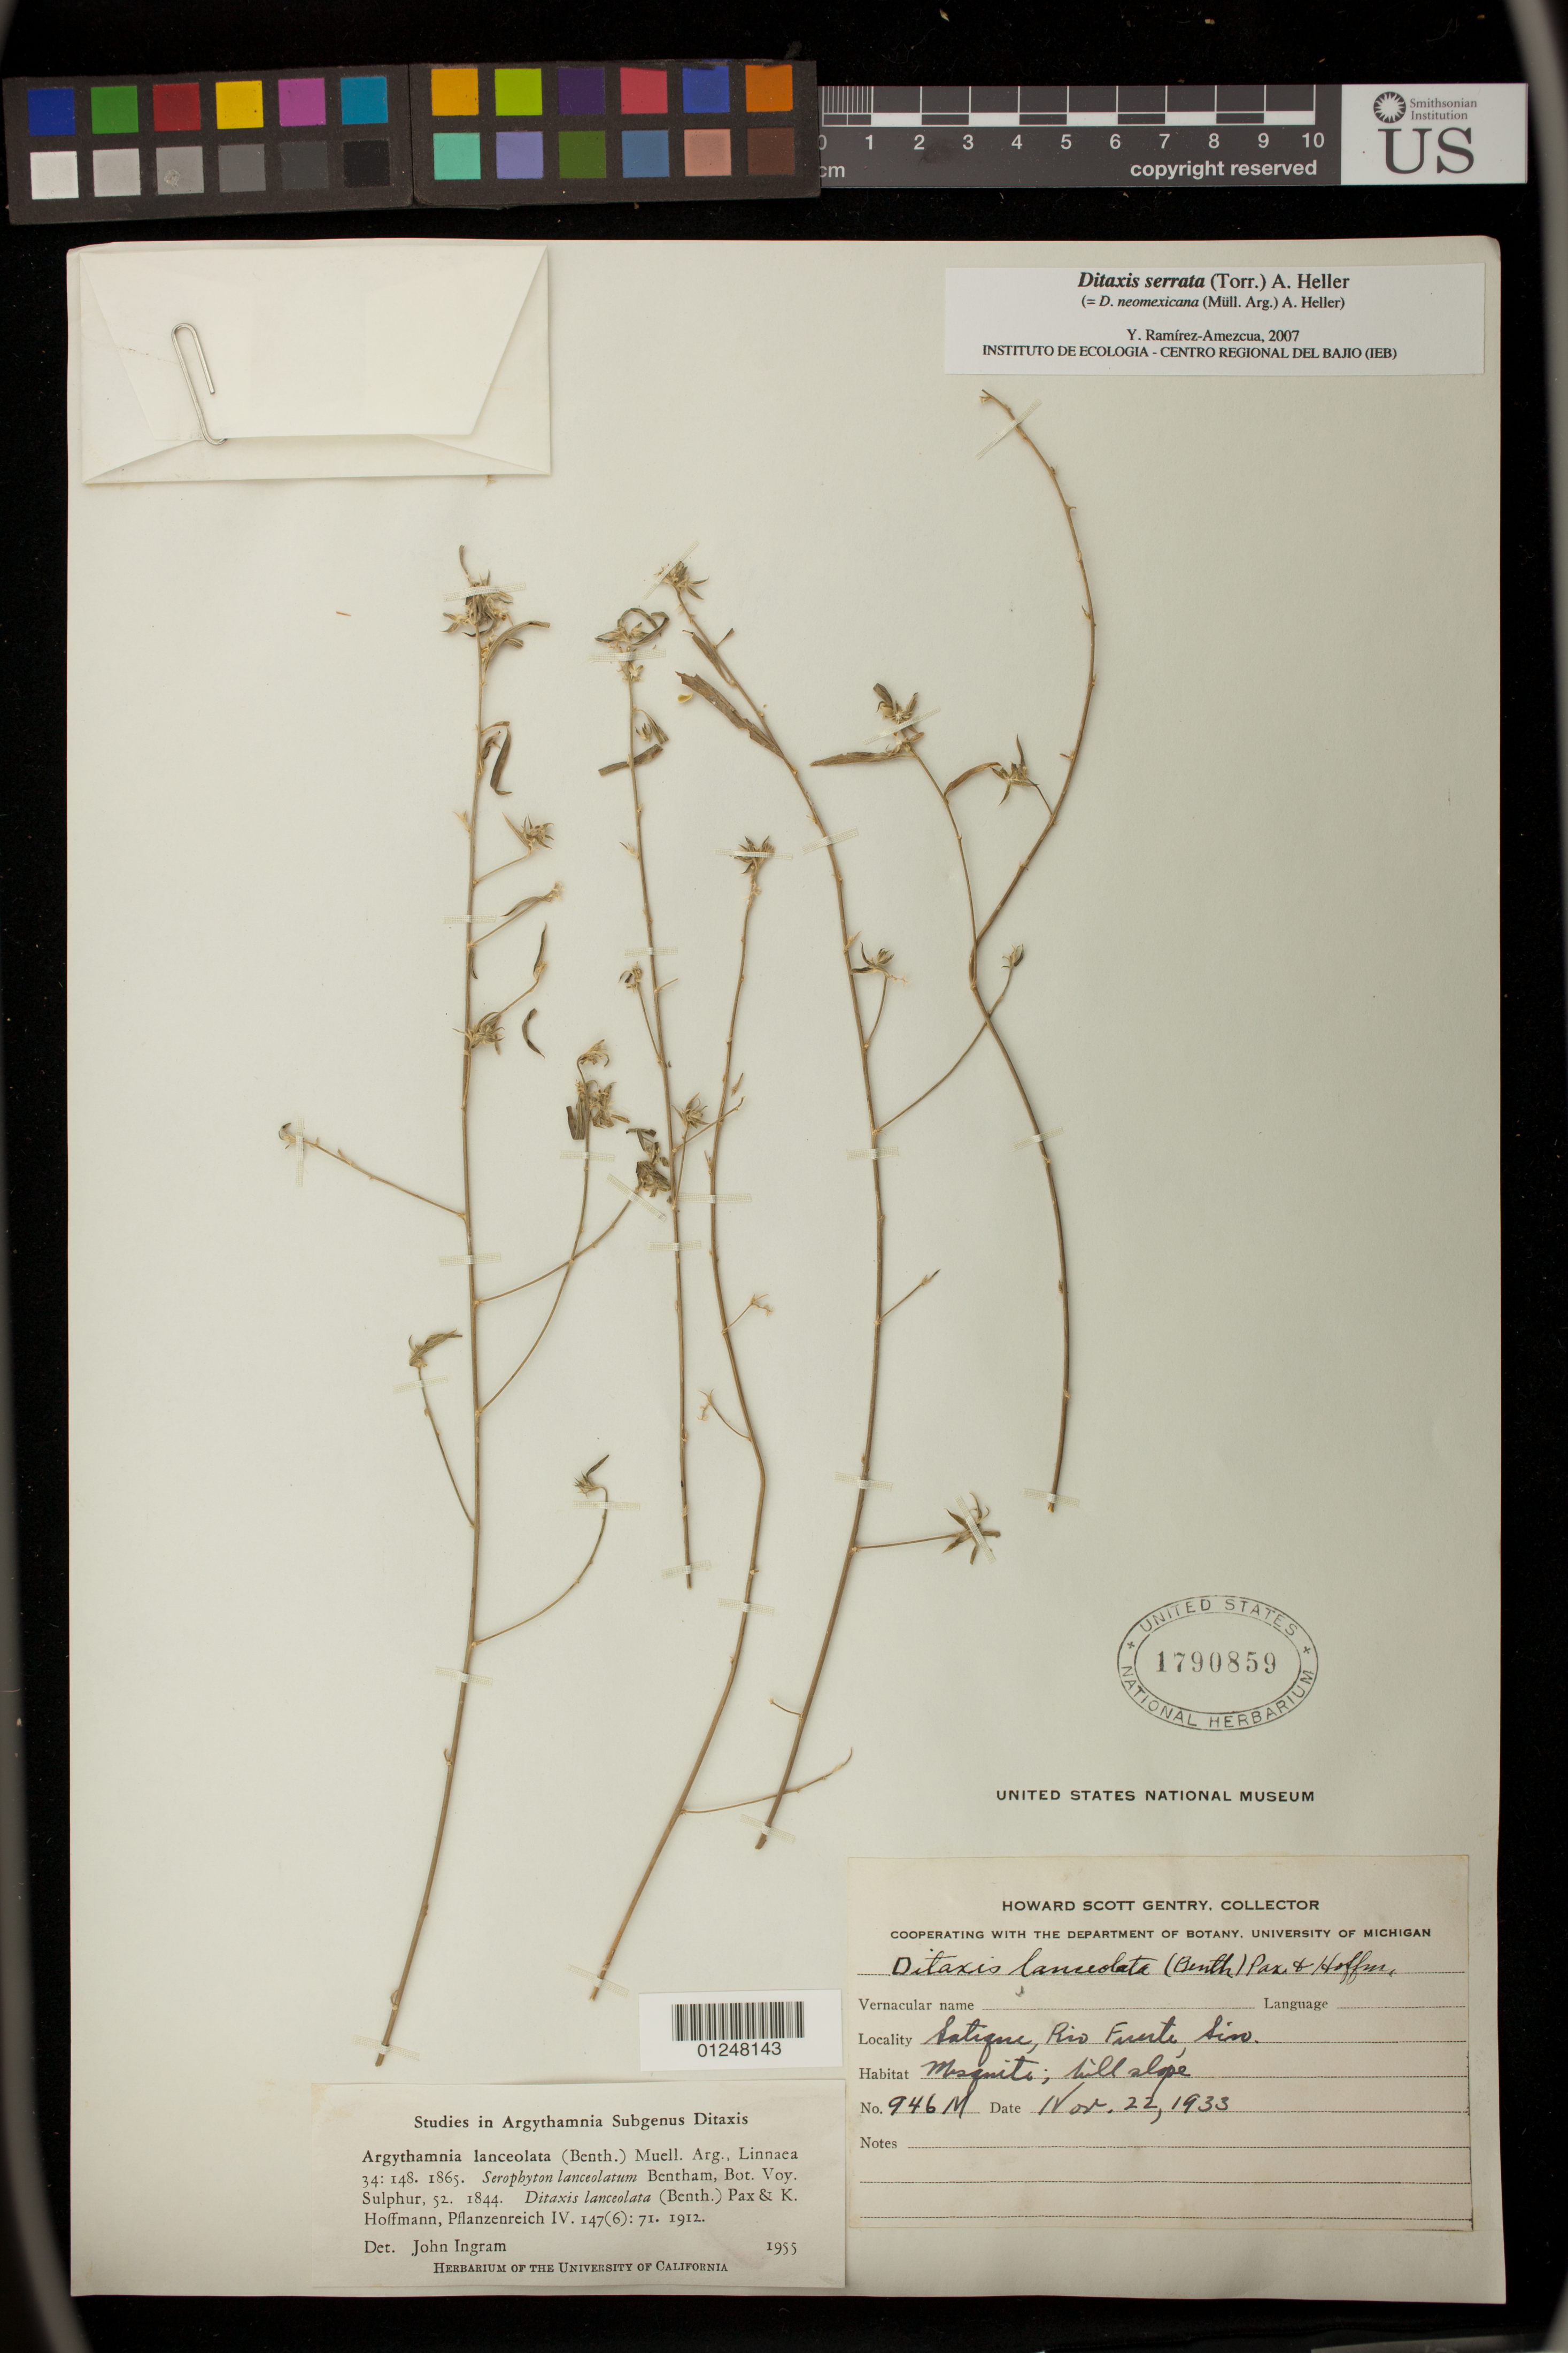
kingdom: Plantae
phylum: Tracheophyta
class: Magnoliopsida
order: Malpighiales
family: Euphorbiaceae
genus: Ditaxis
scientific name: Ditaxis serrata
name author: (Torr.) A. Heller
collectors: H. S. Gentry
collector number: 946M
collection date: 1933-11-22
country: Mexico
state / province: Sinaloa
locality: Satique, Rio Fuerte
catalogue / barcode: US 1790859